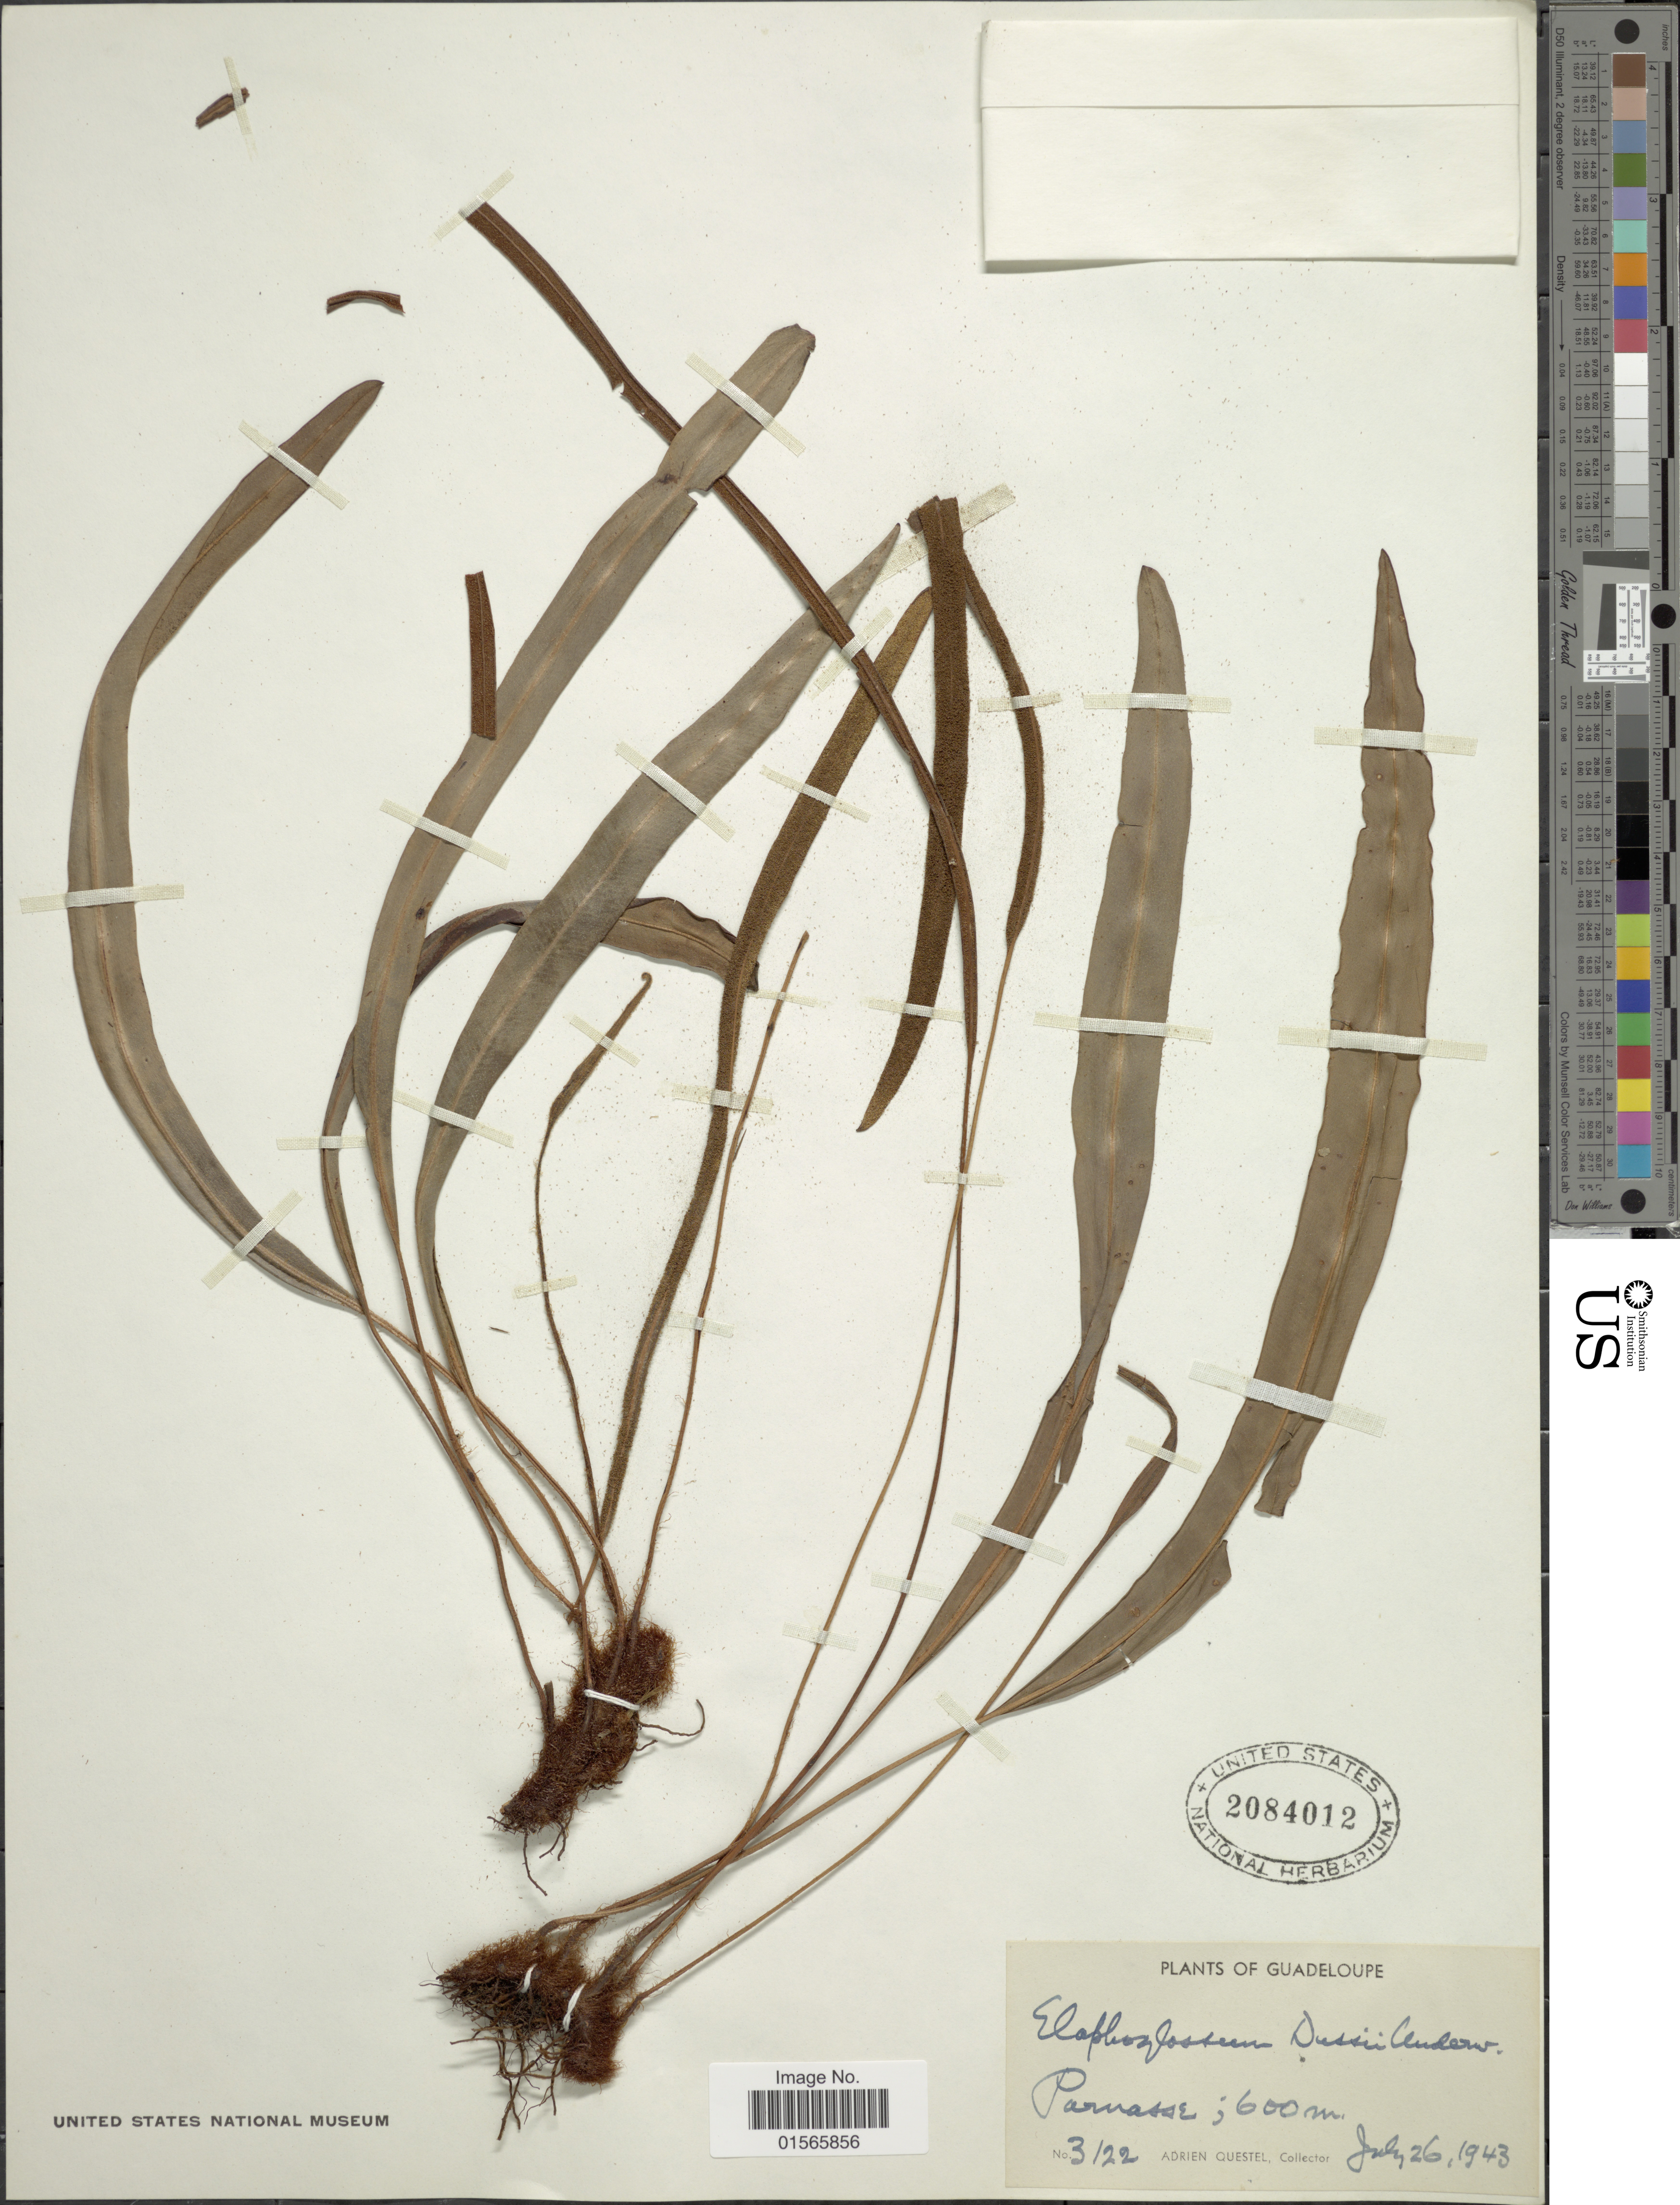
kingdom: Plantae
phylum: Tracheophyta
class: Polypodiopsida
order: Polypodiales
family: Dryopteridaceae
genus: Elaphoglossum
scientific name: Elaphoglossum petiolatum var. dussii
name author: (Underw. ex Maxon) Proctor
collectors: A. Questel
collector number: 3122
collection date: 1943-07-26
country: Guadeloupe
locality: Parnasse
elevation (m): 600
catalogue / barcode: US 2084012